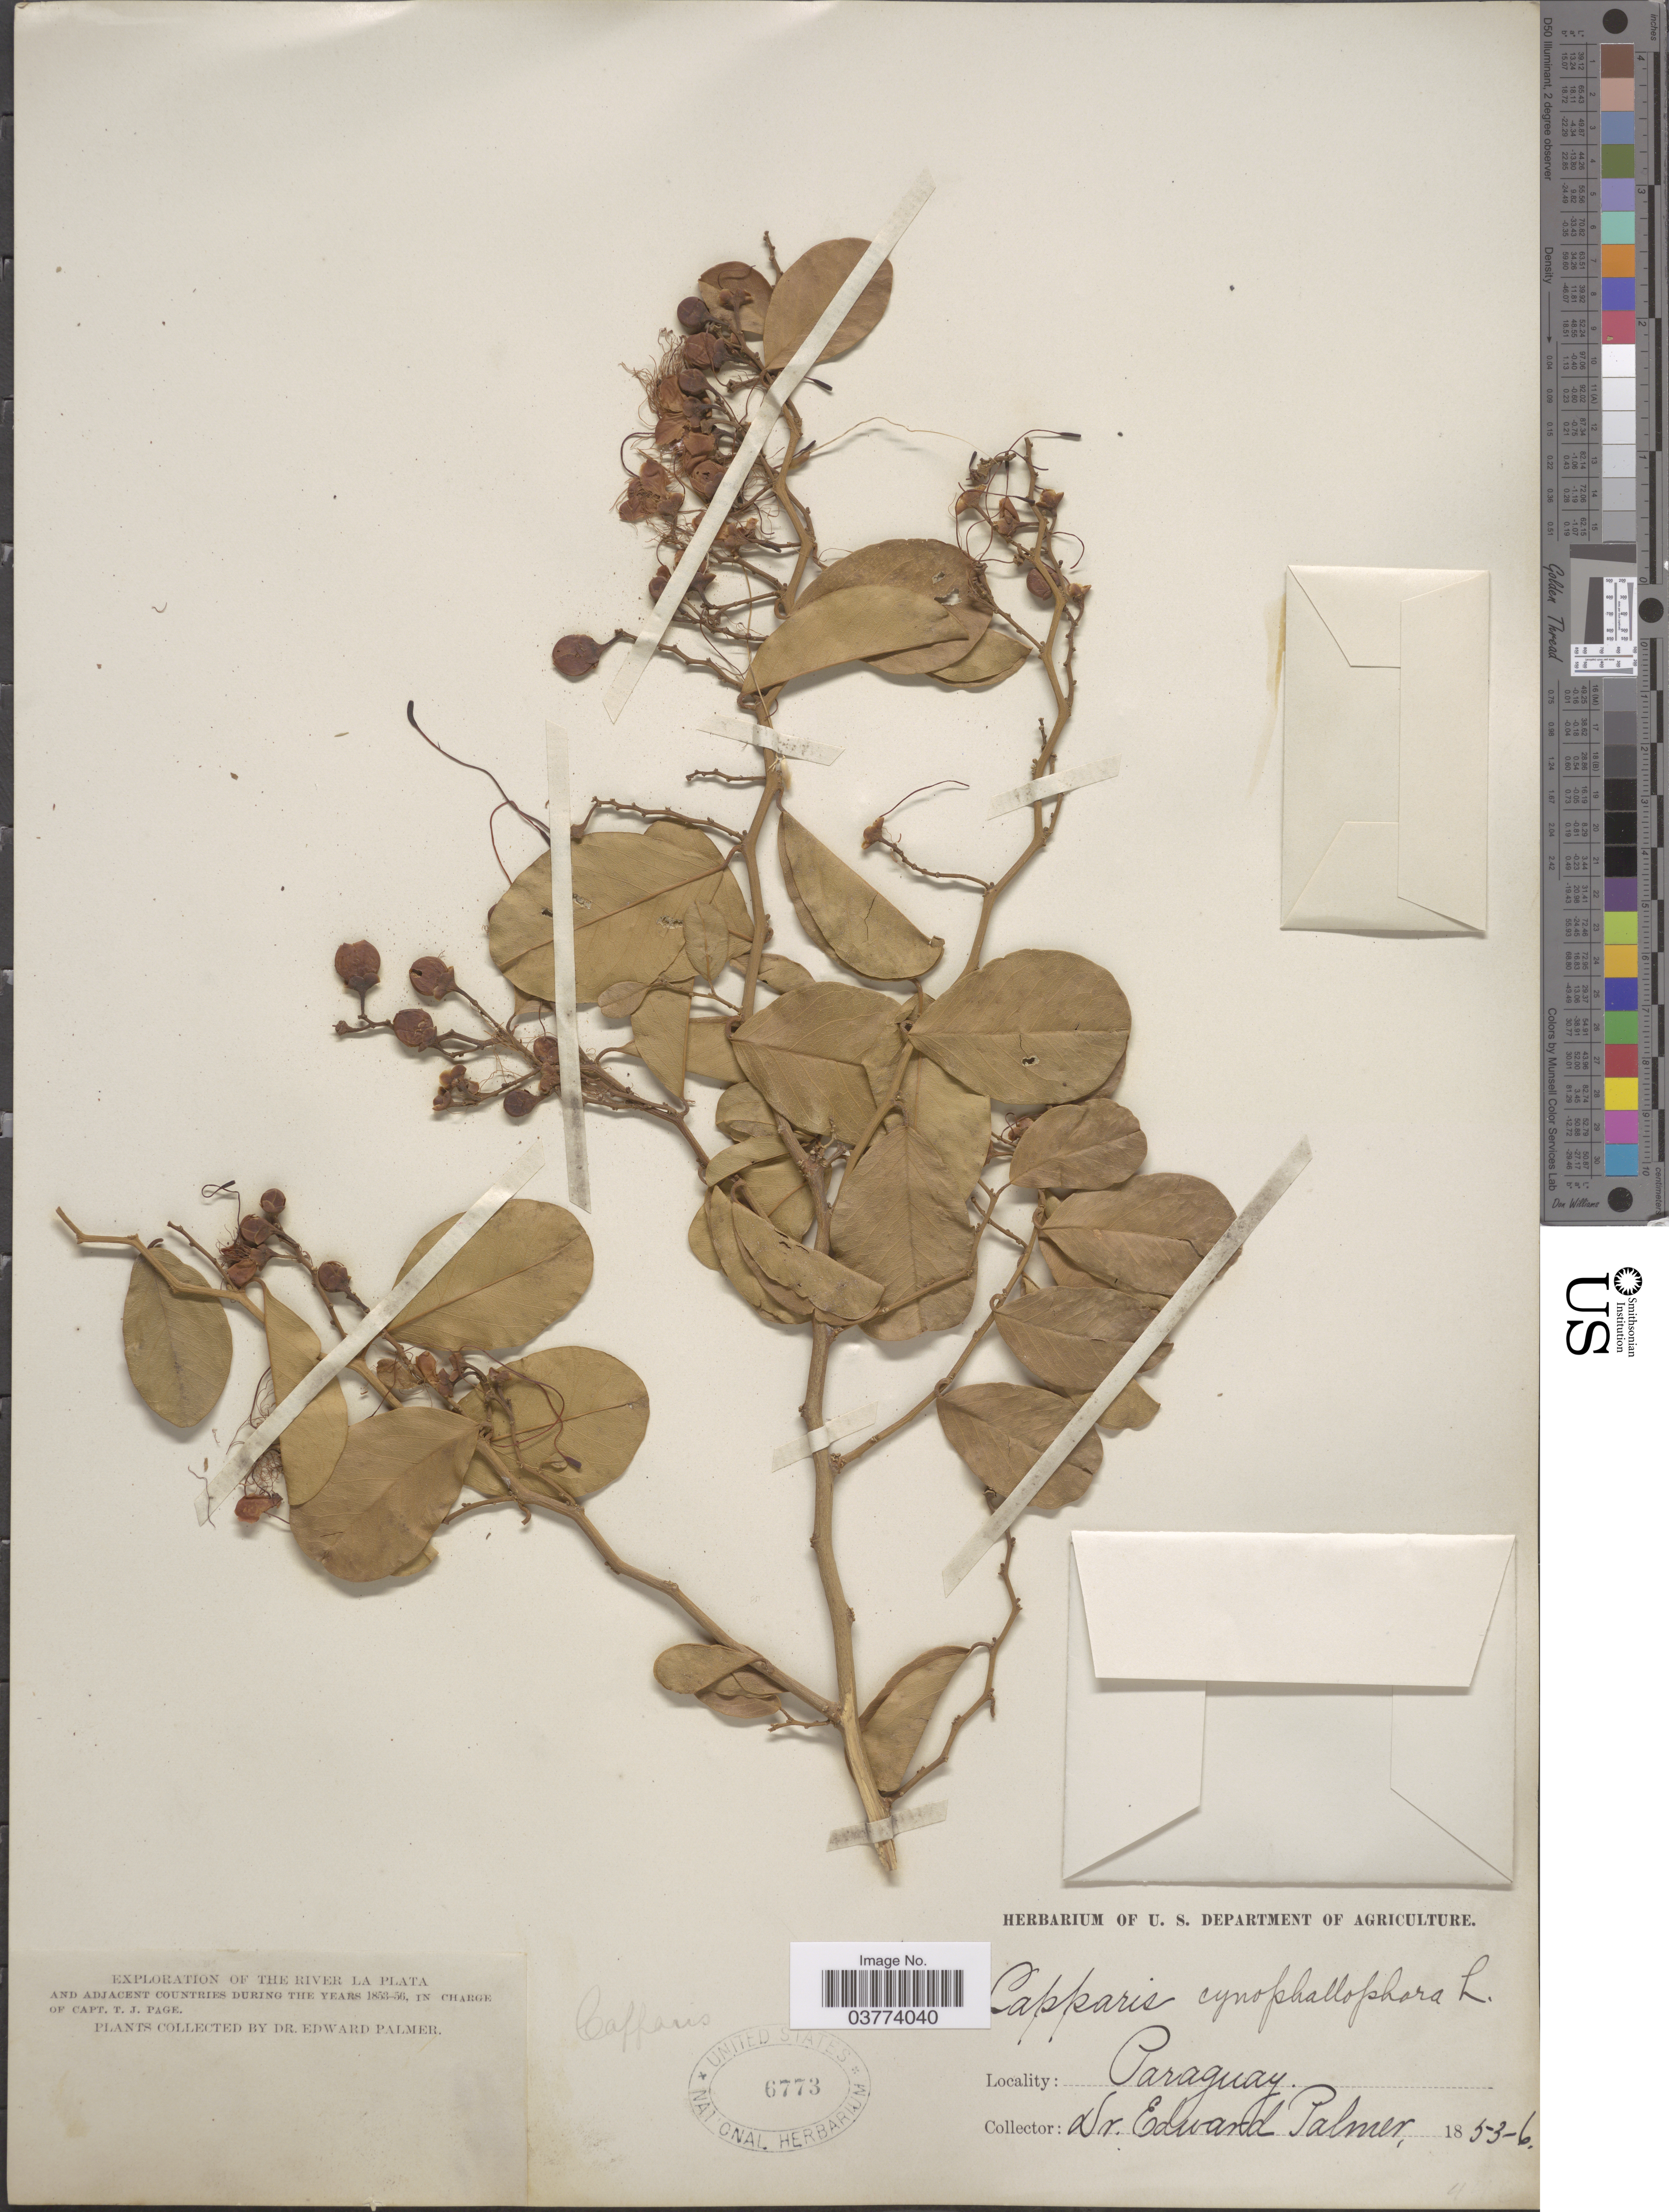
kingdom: Plantae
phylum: Tracheophyta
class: Magnoliopsida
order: Brassicales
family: Capparaceae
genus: Cynophalla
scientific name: Cynophalla retusa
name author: (Griseb.) Cornejo & Iltis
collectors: E. Palmer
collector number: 446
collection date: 1853/1856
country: Paraguay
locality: The River La Plata and adjacent countries.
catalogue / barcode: US 6773